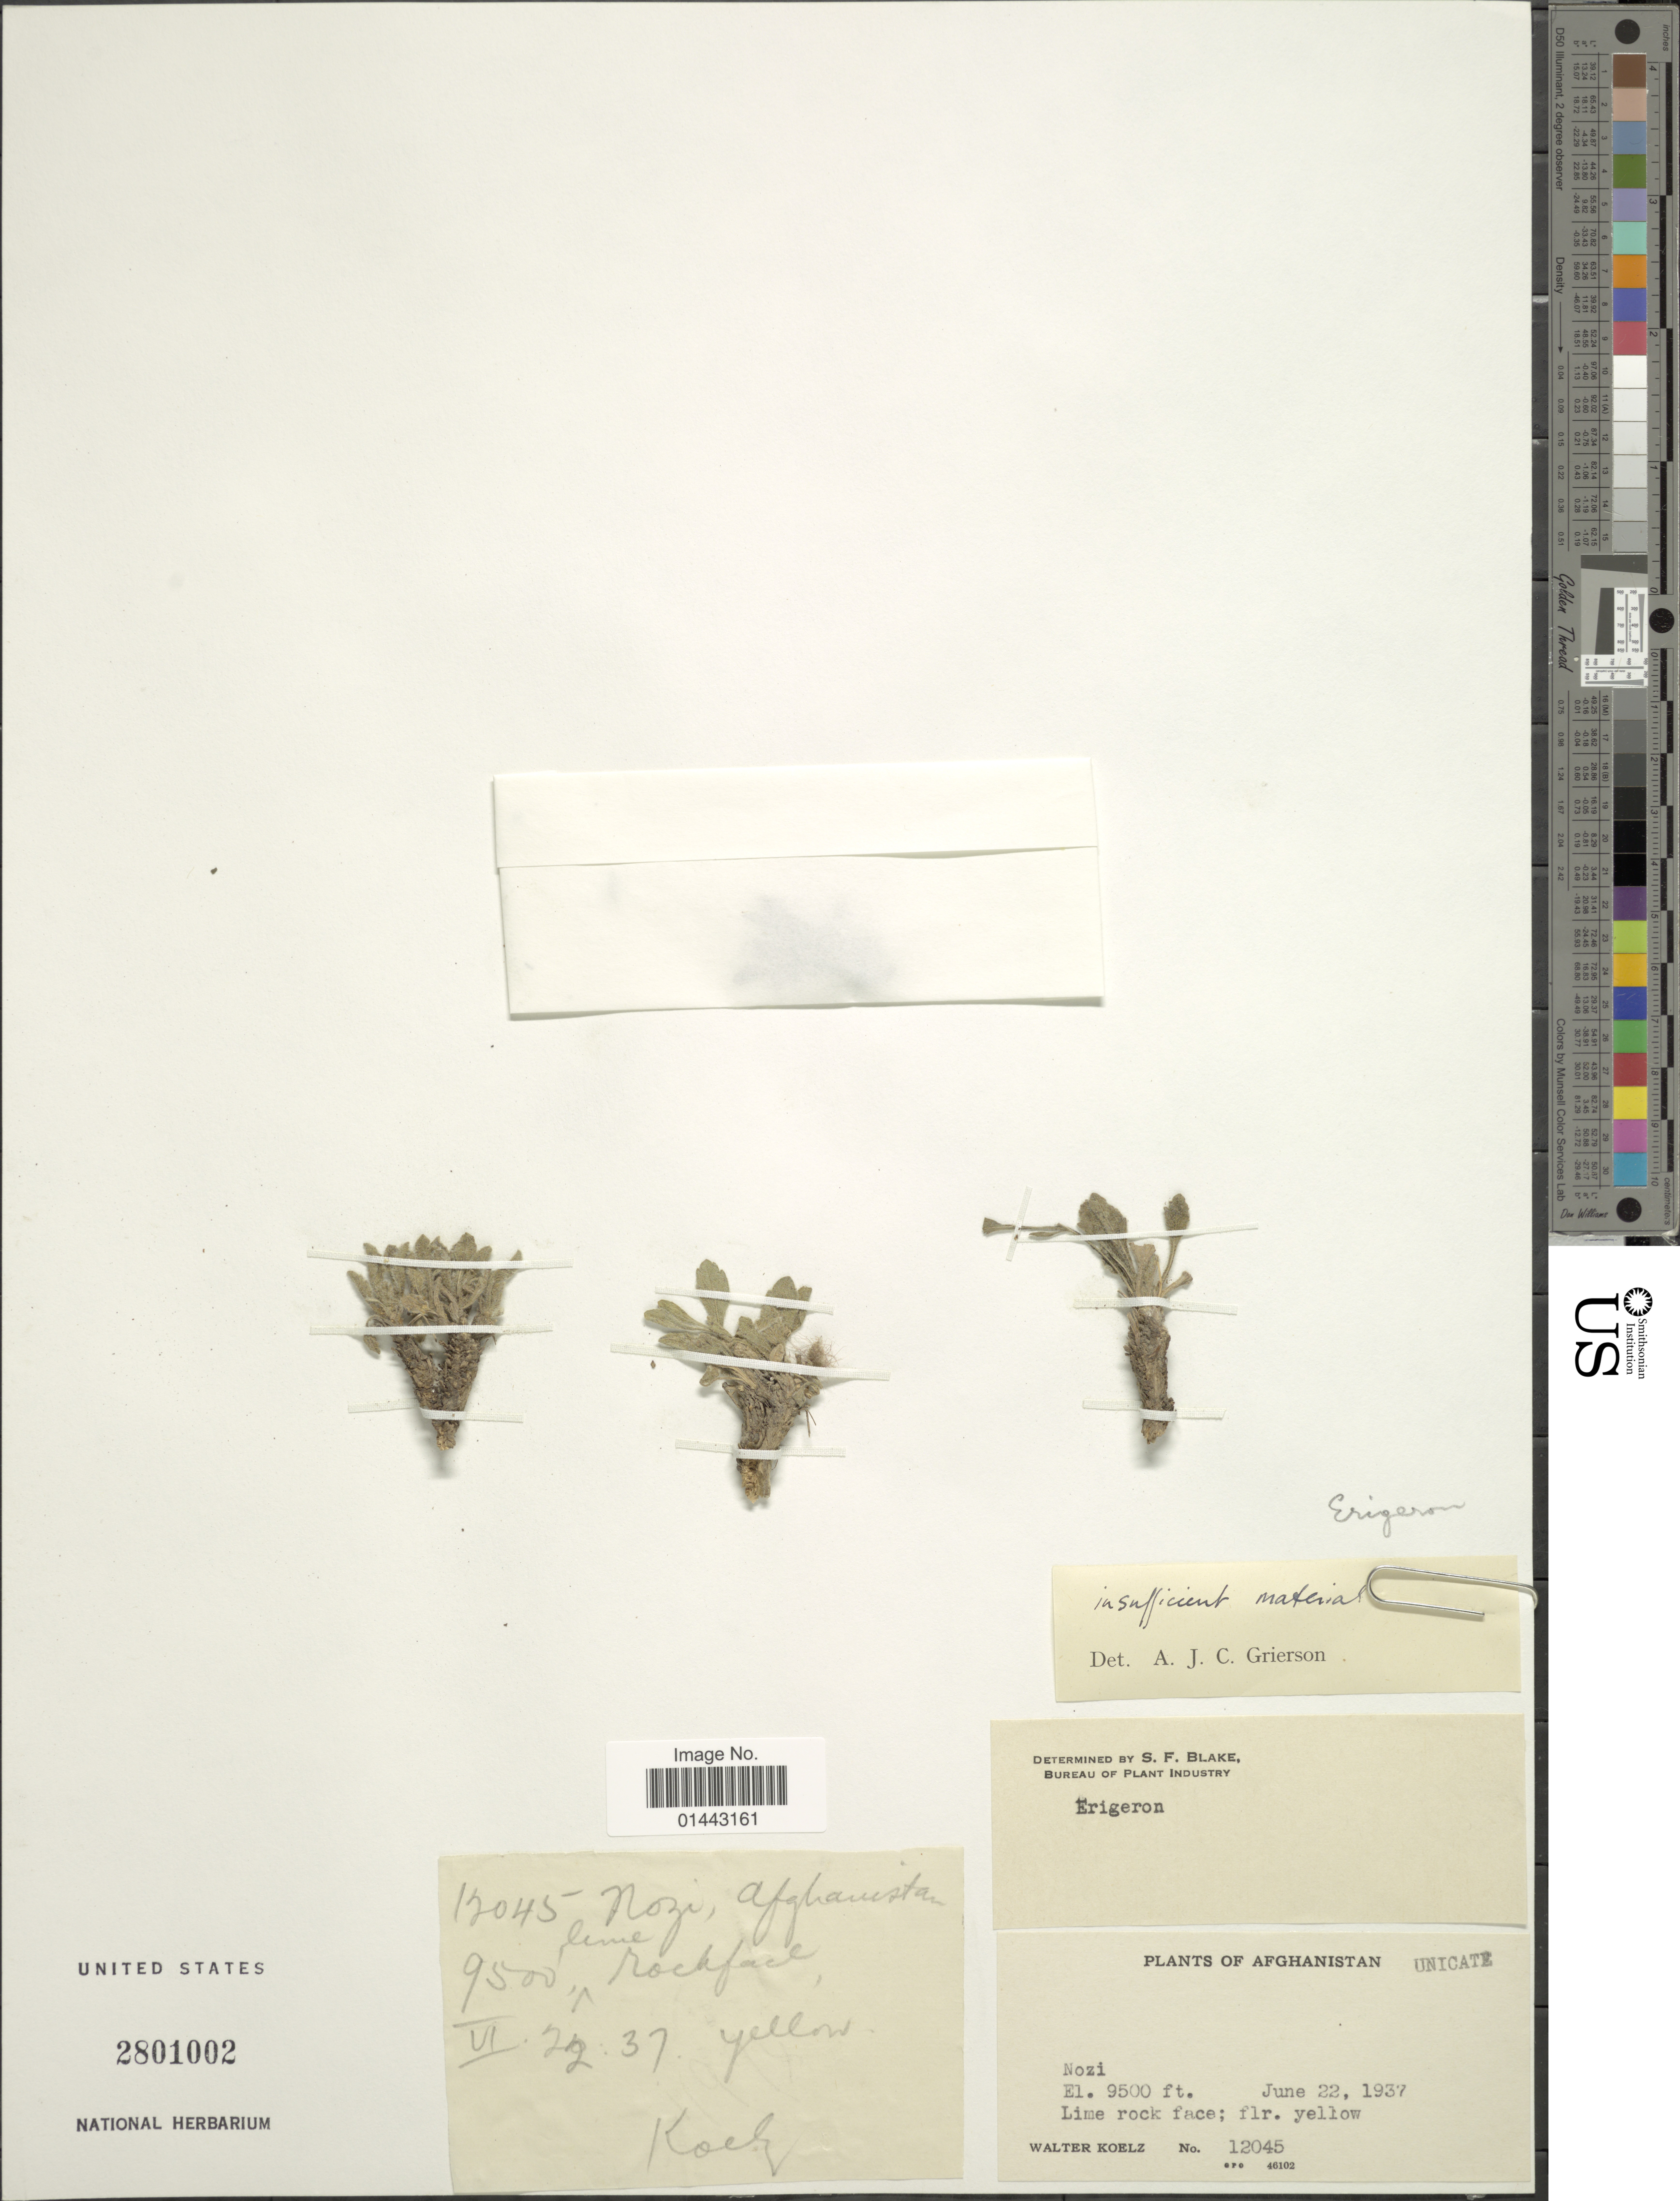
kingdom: Plantae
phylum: Tracheophyta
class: Magnoliopsida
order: Asterales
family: Asteraceae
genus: Erigeron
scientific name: Erigeron sp.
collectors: W. N. Koelz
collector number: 12045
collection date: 1937-06-22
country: Afghanistan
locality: Nozi.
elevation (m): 2896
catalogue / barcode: US 2801002